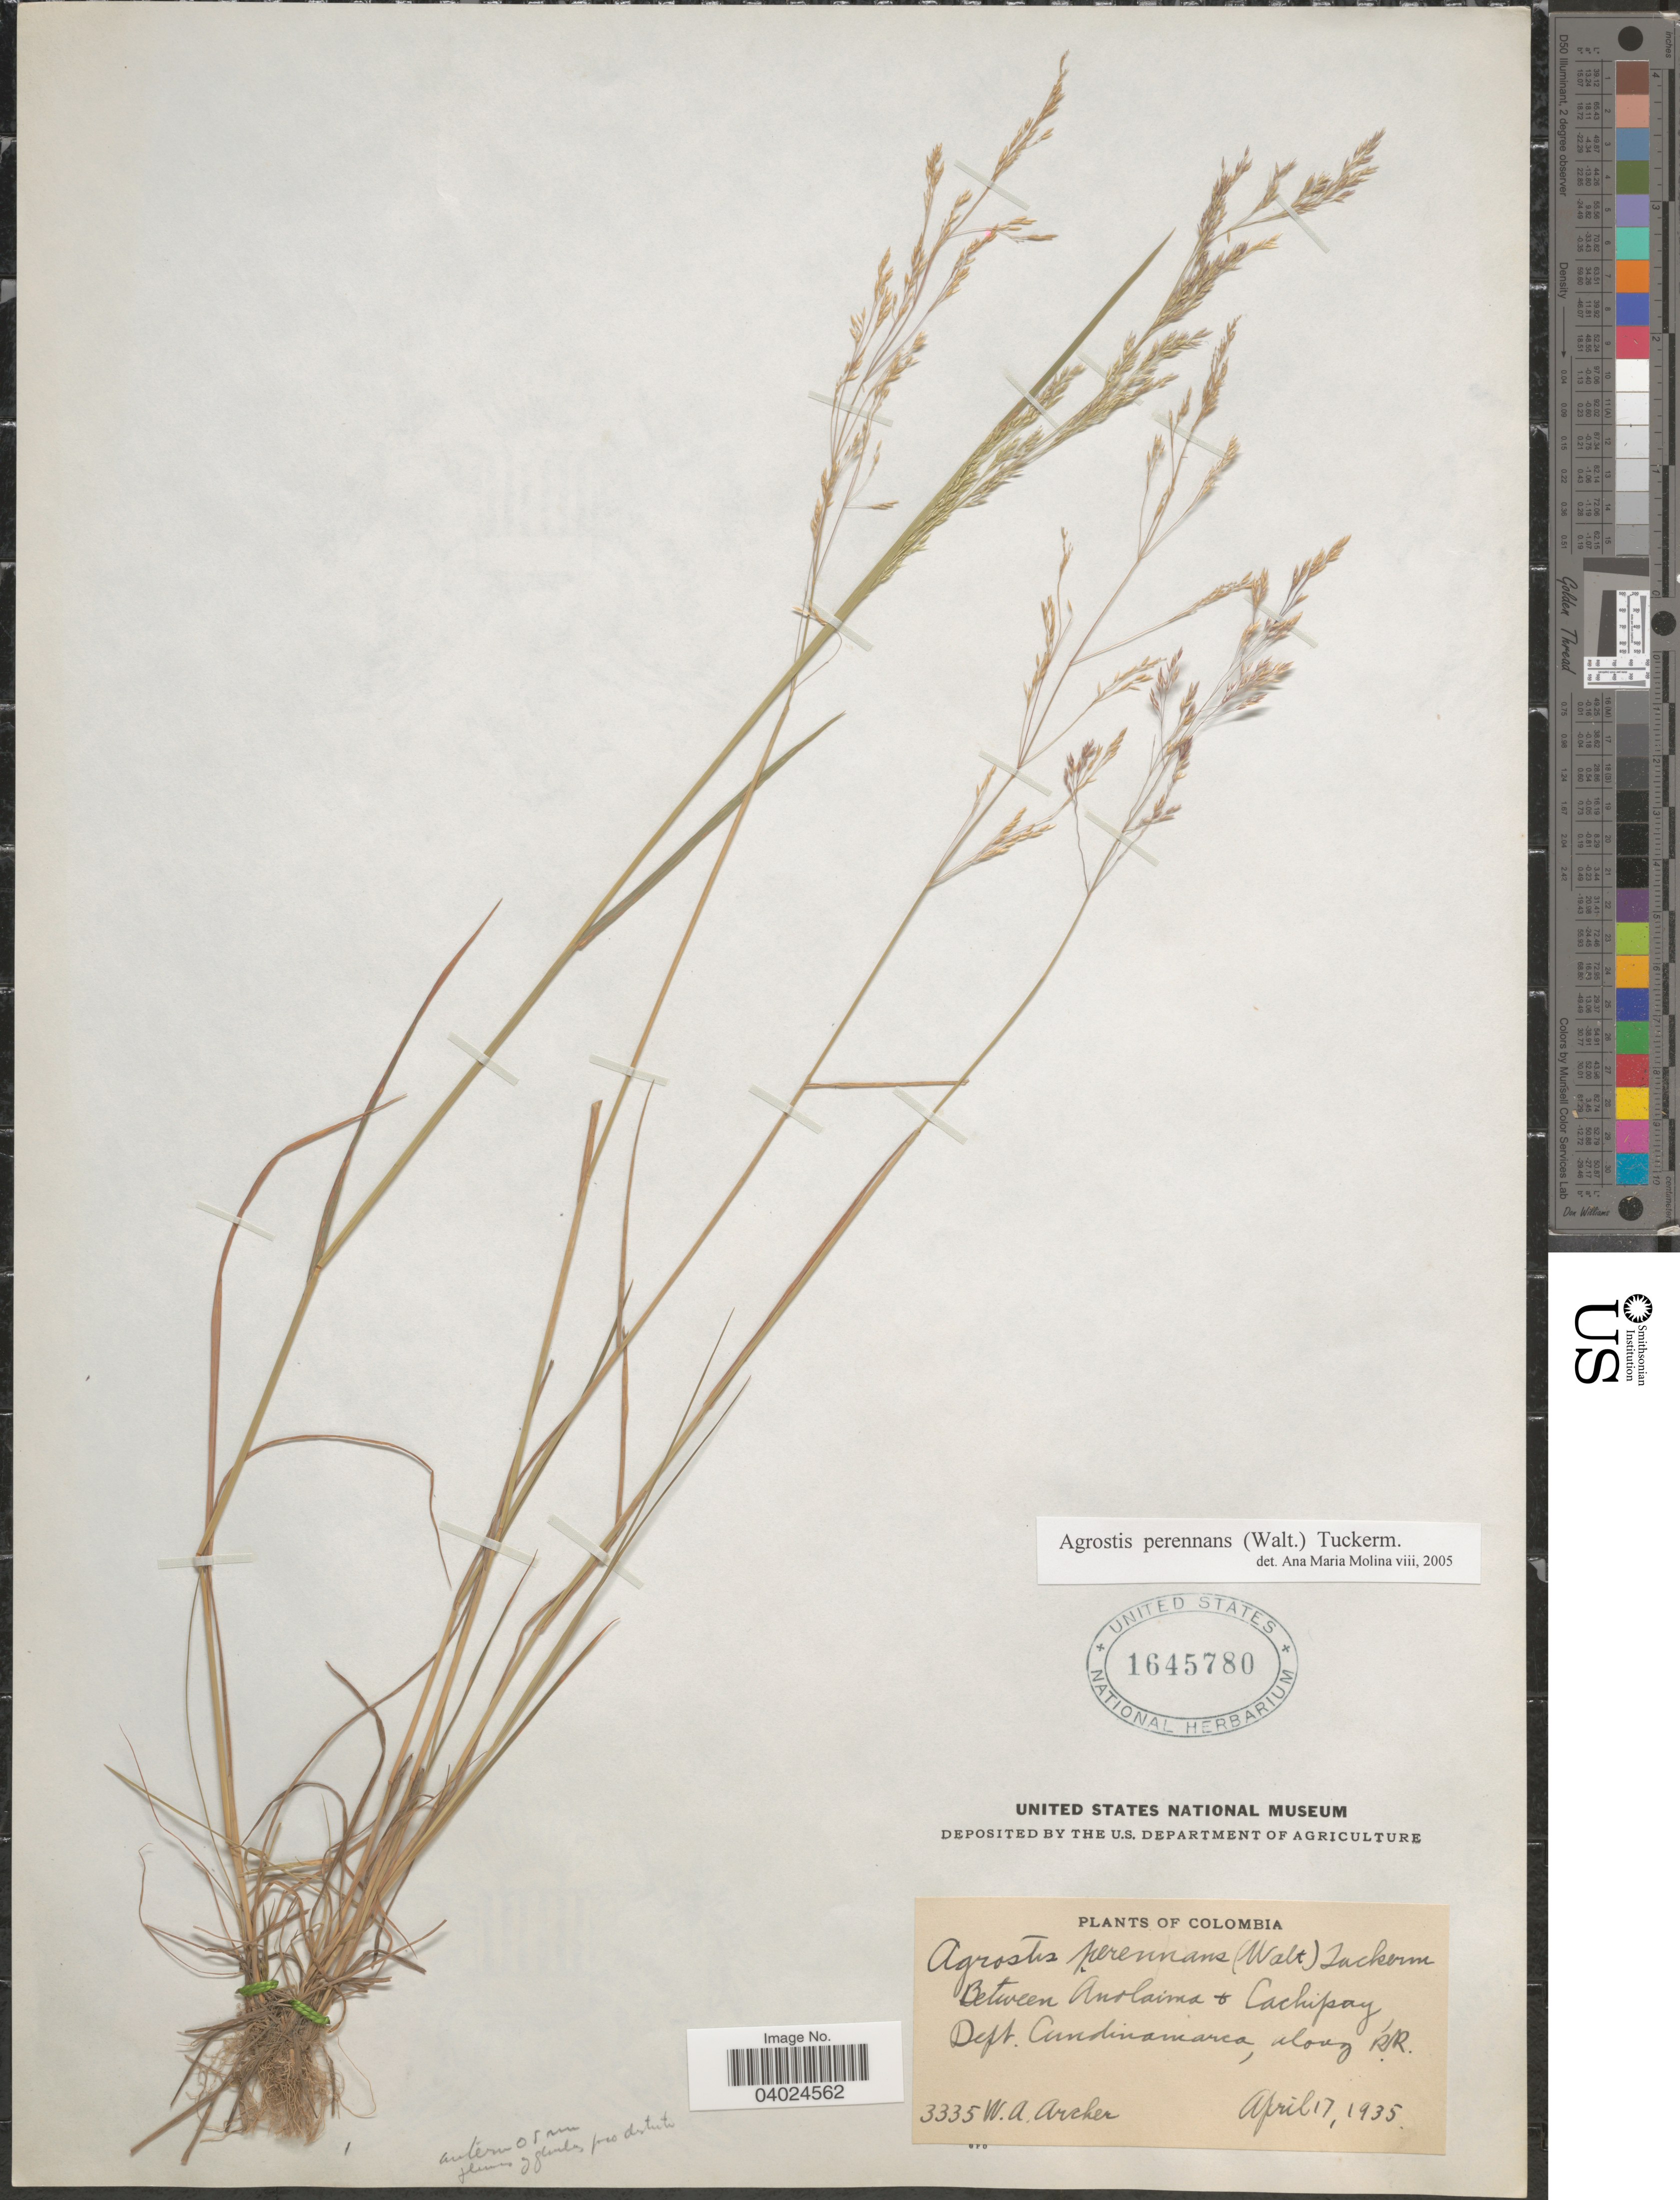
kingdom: Plantae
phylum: Tracheophyta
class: Liliopsida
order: Poales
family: Poaceae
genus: Agrostis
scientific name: Agrostis perennans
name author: (Walter) Tuck.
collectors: W. Archer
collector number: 3335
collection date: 1935-04-17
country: Colombia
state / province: Cundinamarca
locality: Between Anolaima & Cachipay. Dept Cundinamarca, along RR.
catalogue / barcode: US 1645780